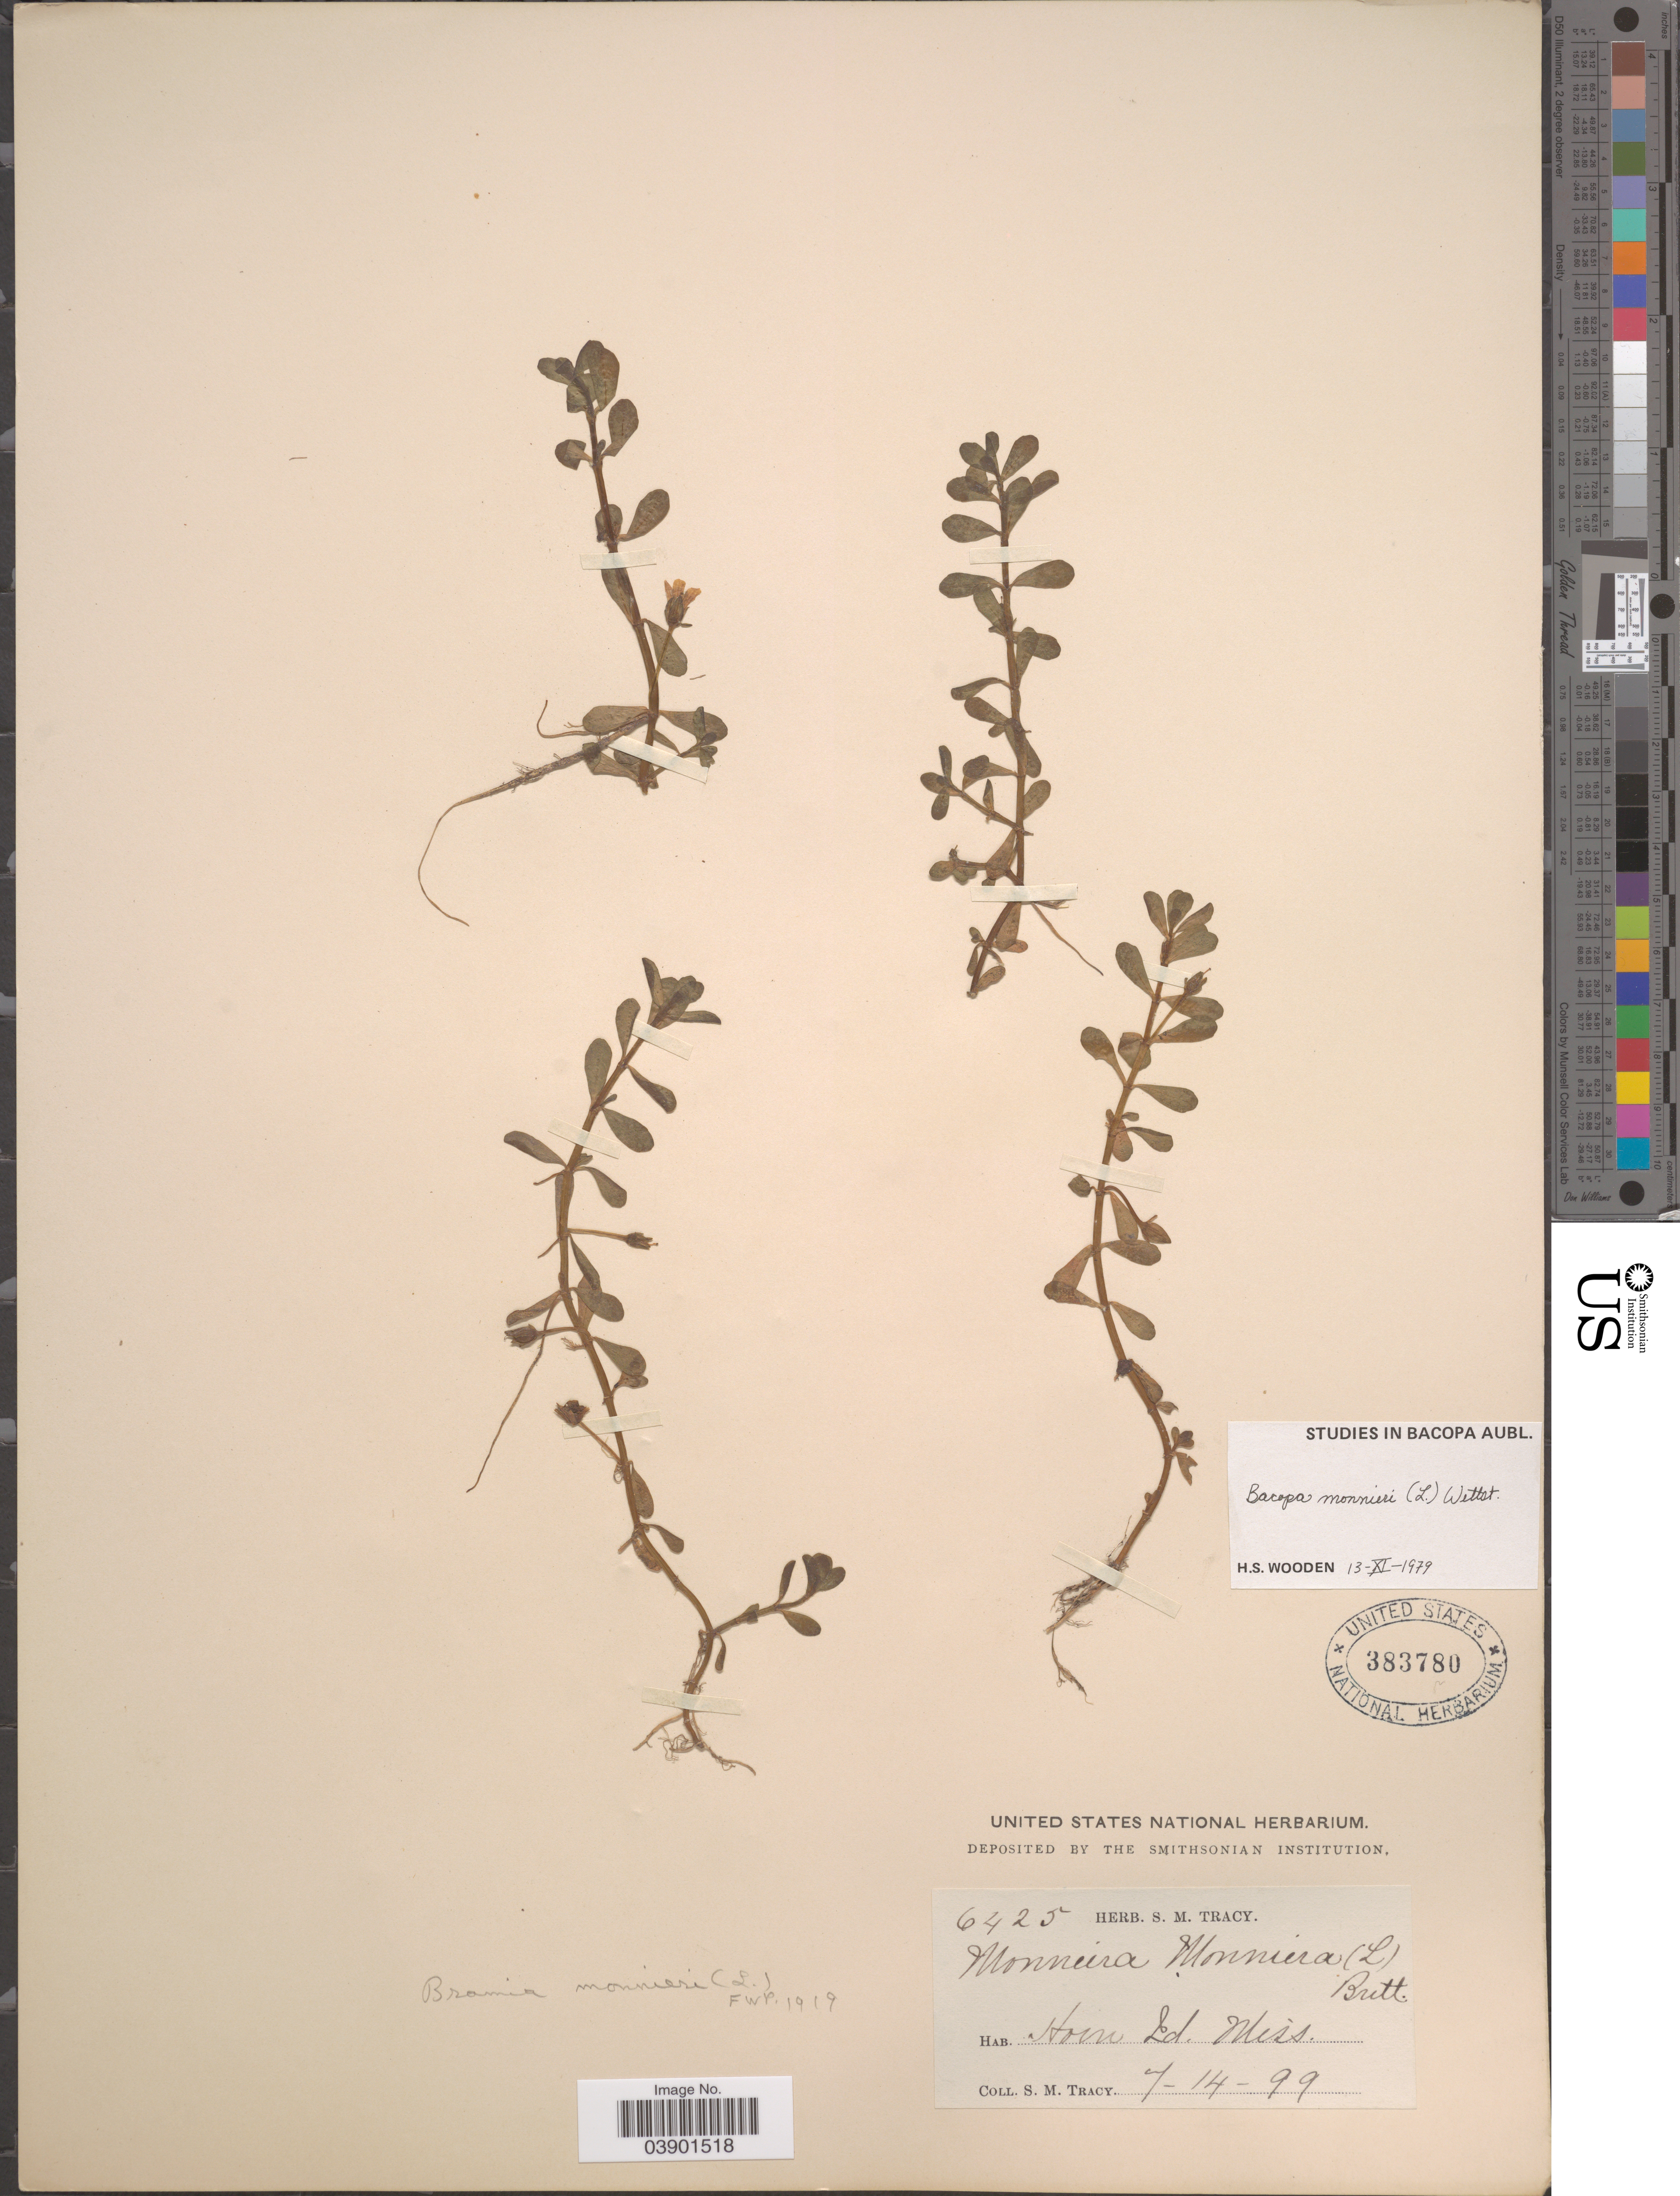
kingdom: Plantae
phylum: Tracheophyta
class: Magnoliopsida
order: Lamiales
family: Plantaginaceae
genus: Bacopa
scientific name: Bacopa monnieri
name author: (L.) Pennell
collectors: S. M. Tracy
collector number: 6425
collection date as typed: Transcribed d/m/y: 14/7/99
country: United States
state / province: Mississippi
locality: Horn Id.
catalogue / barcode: US 383780